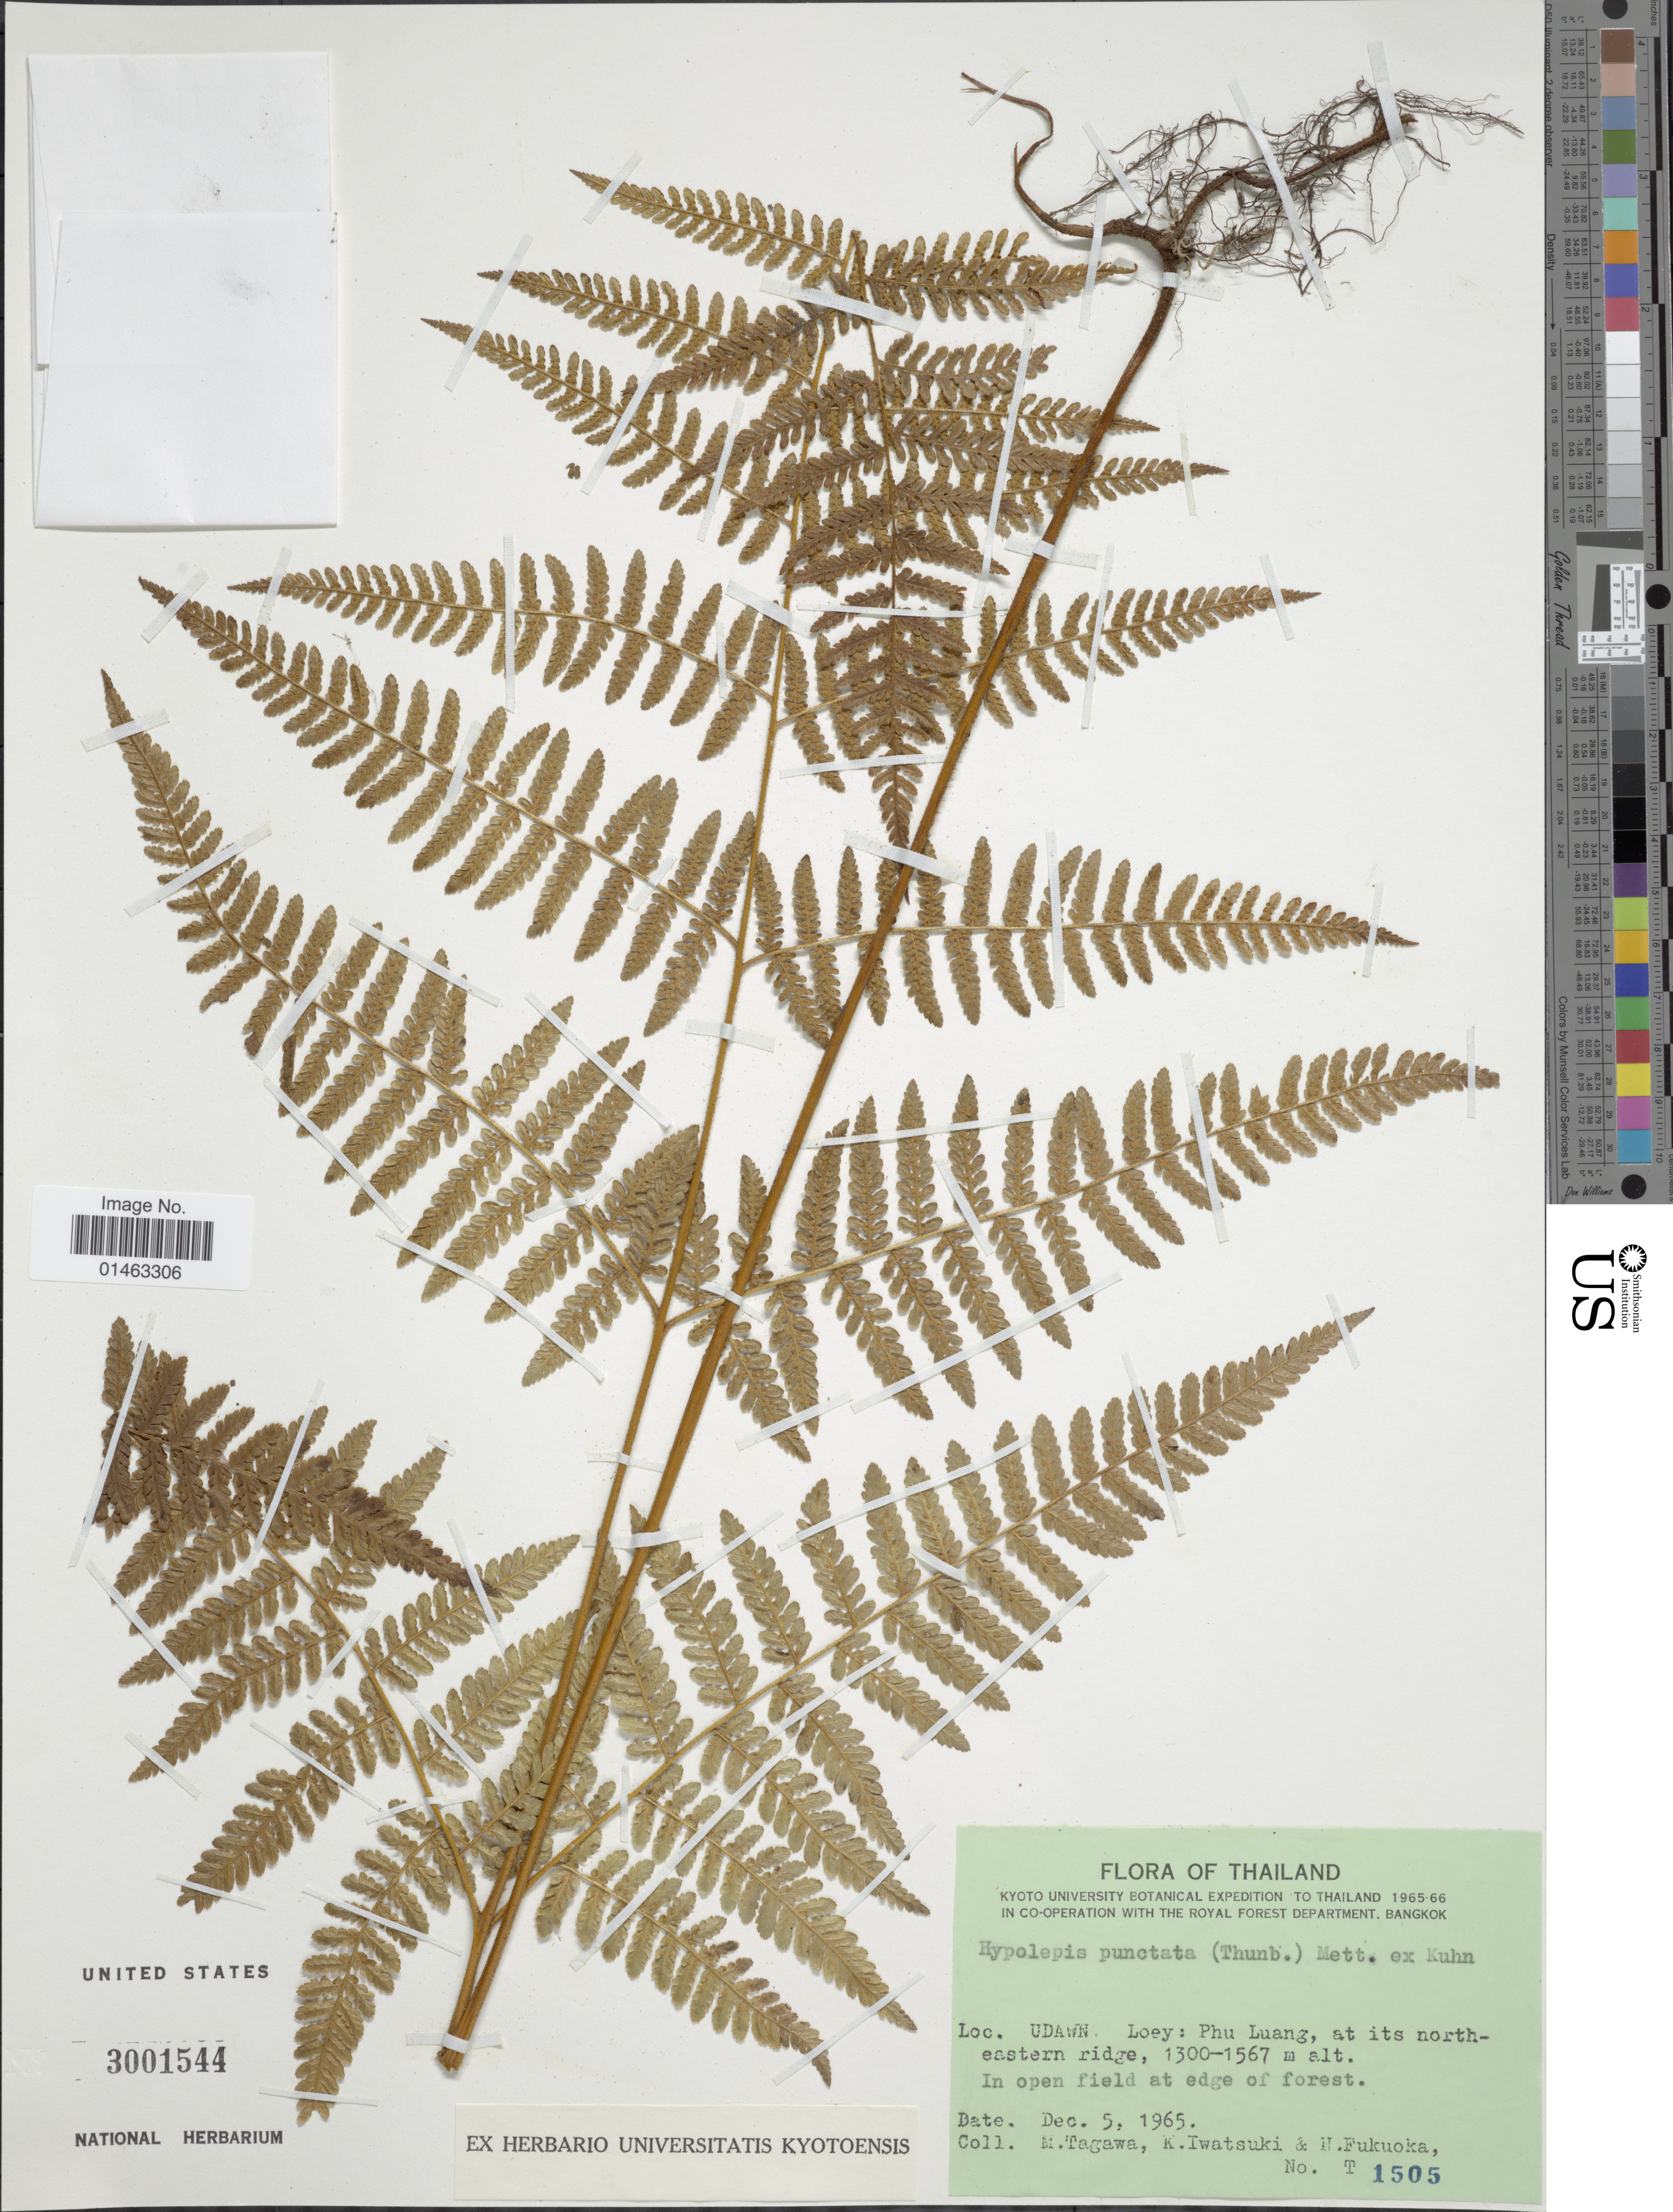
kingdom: Plantae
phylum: Tracheophyta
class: Polypodiopsida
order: Polypodiales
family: Dennstaedtiaceae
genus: Hypolepis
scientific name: Hypolepis punctata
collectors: M. Tagawa, K. Iwatsuki & N. Fukuoka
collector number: T 1505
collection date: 1965-12-02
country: Thailand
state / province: Loei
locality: Udawn. Loey: Phu Luang, at its north-eastern ridge.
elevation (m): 1300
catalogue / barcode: US 3001544